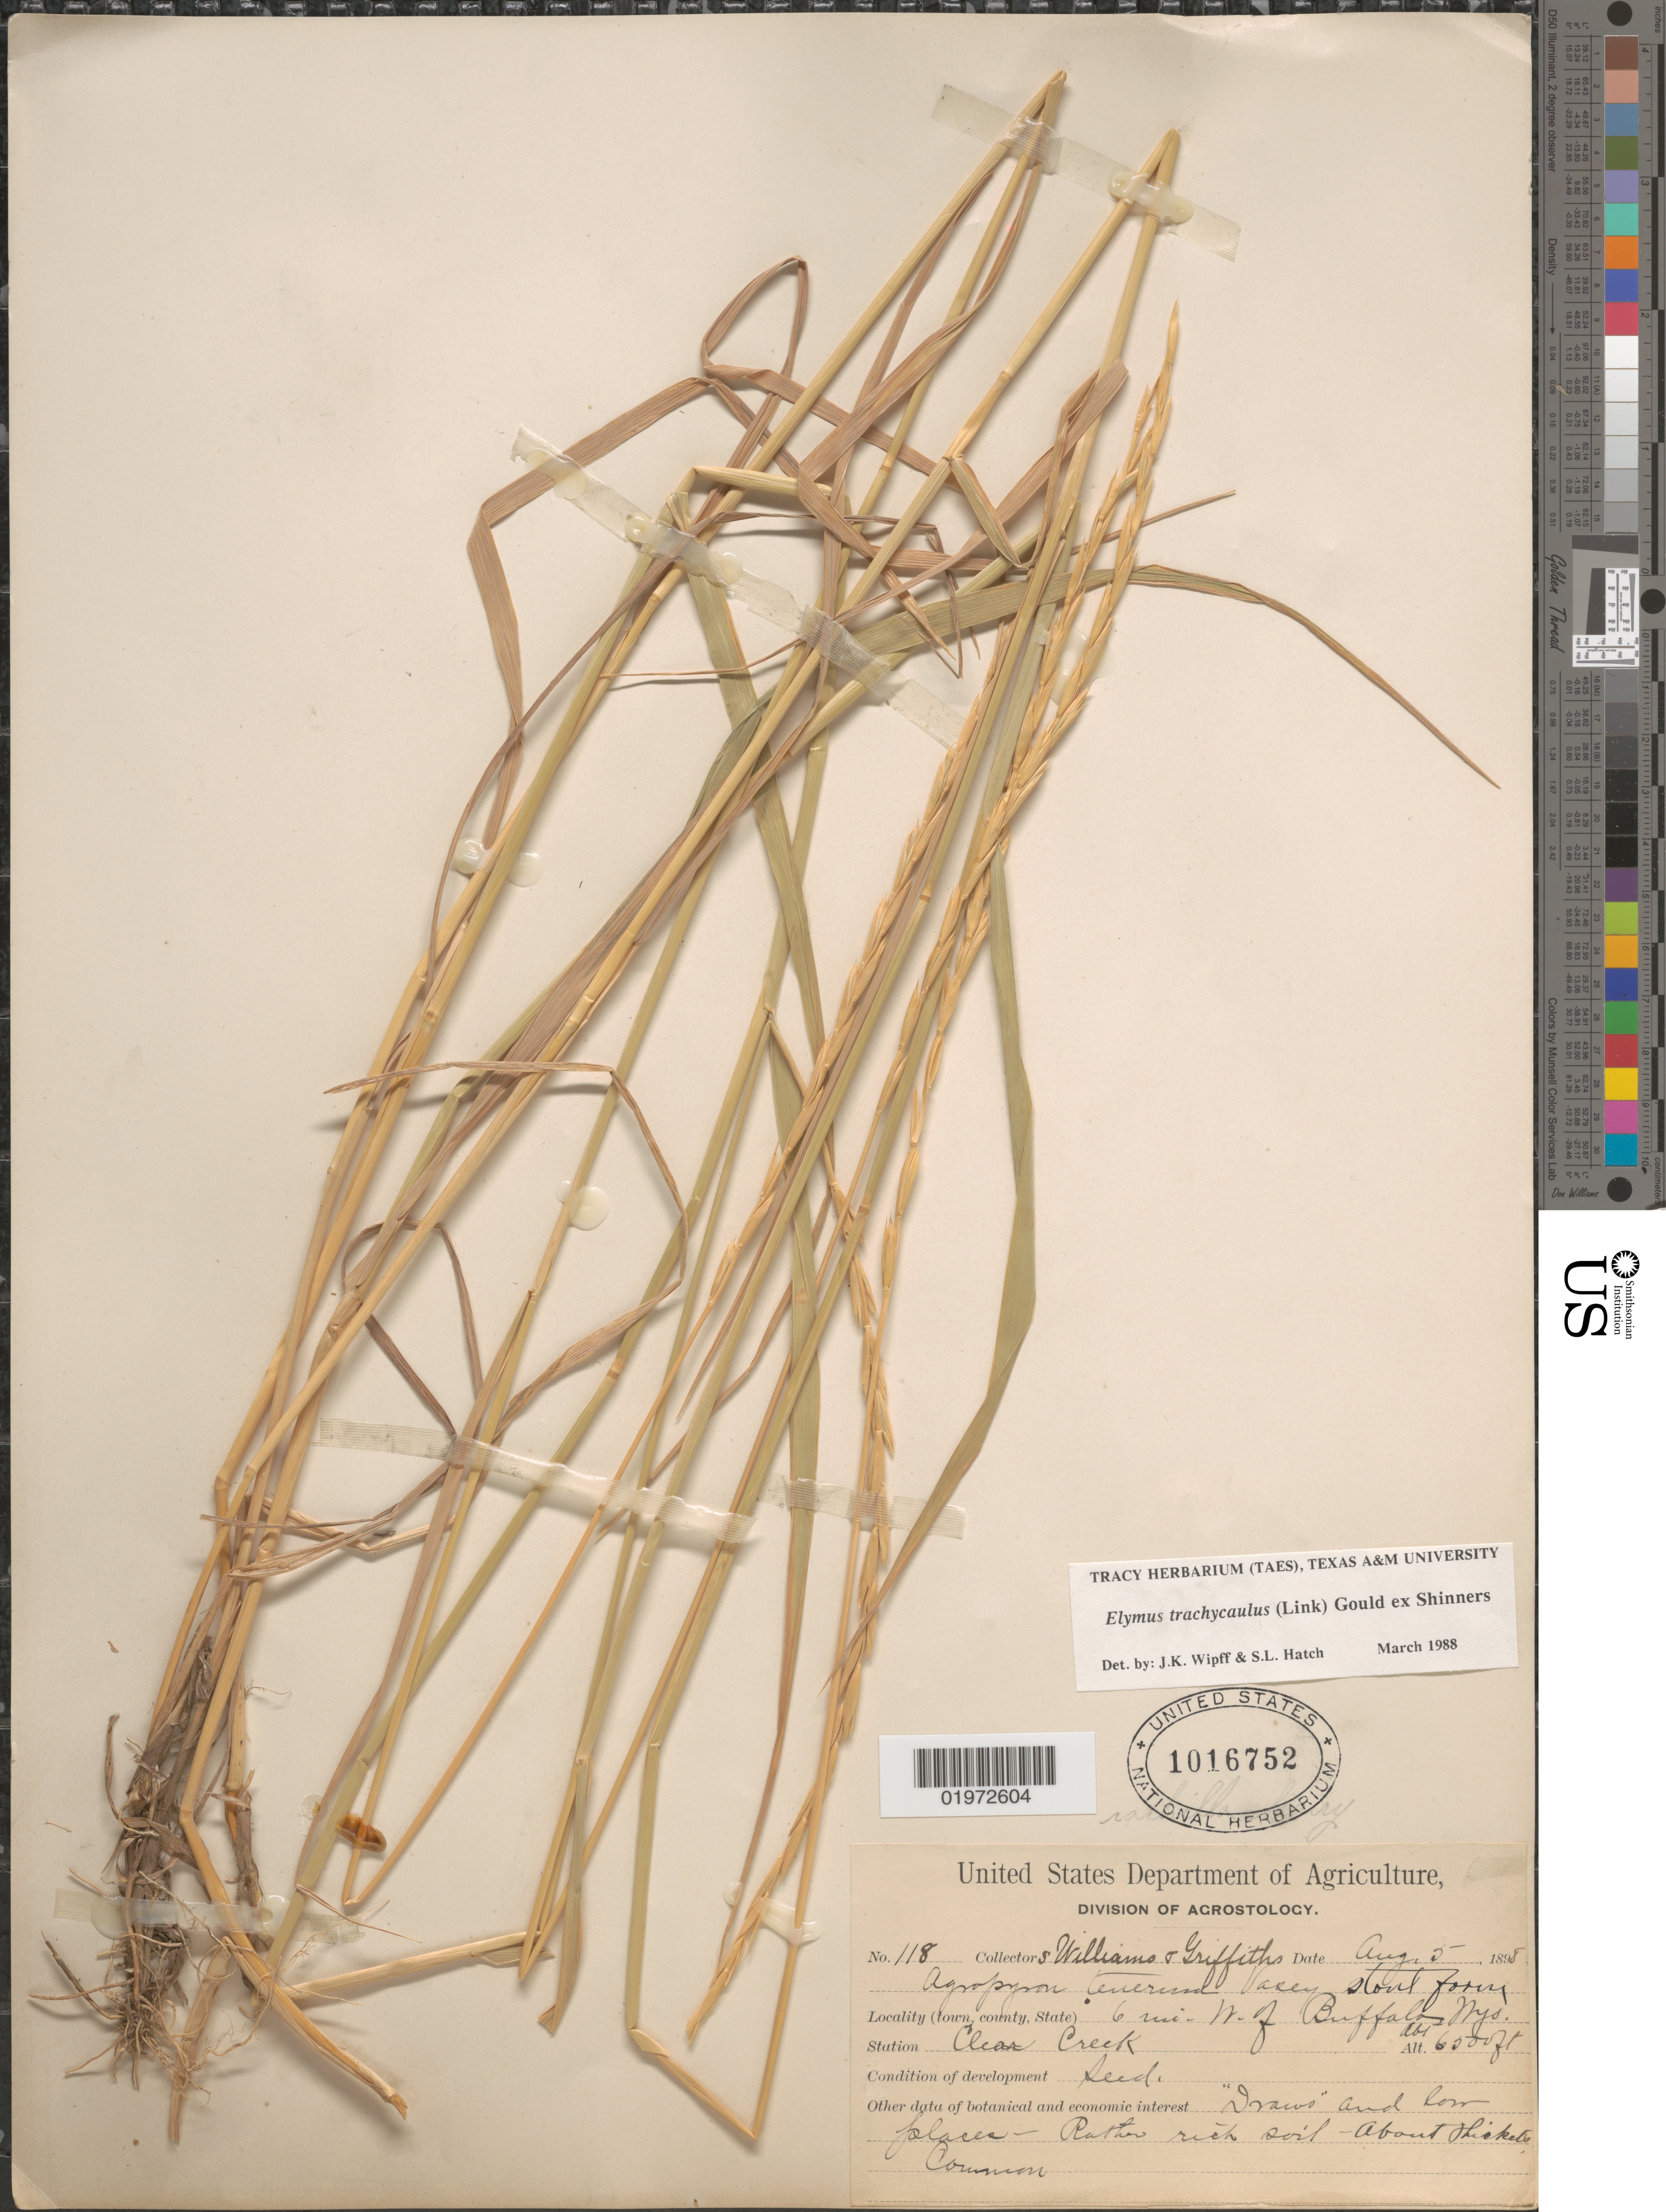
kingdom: Plantae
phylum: Tracheophyta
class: Liliopsida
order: Poales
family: Poaceae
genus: Elymus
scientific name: Elymus trachycaulus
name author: (Link) Gould ex Shinners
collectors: -- Williams & -- Griffiths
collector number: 118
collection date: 1898-08-05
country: United States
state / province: Wyoming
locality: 6 mi. W. of Buffalos. Station Clear Creek.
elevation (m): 1981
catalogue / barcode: US 1016752